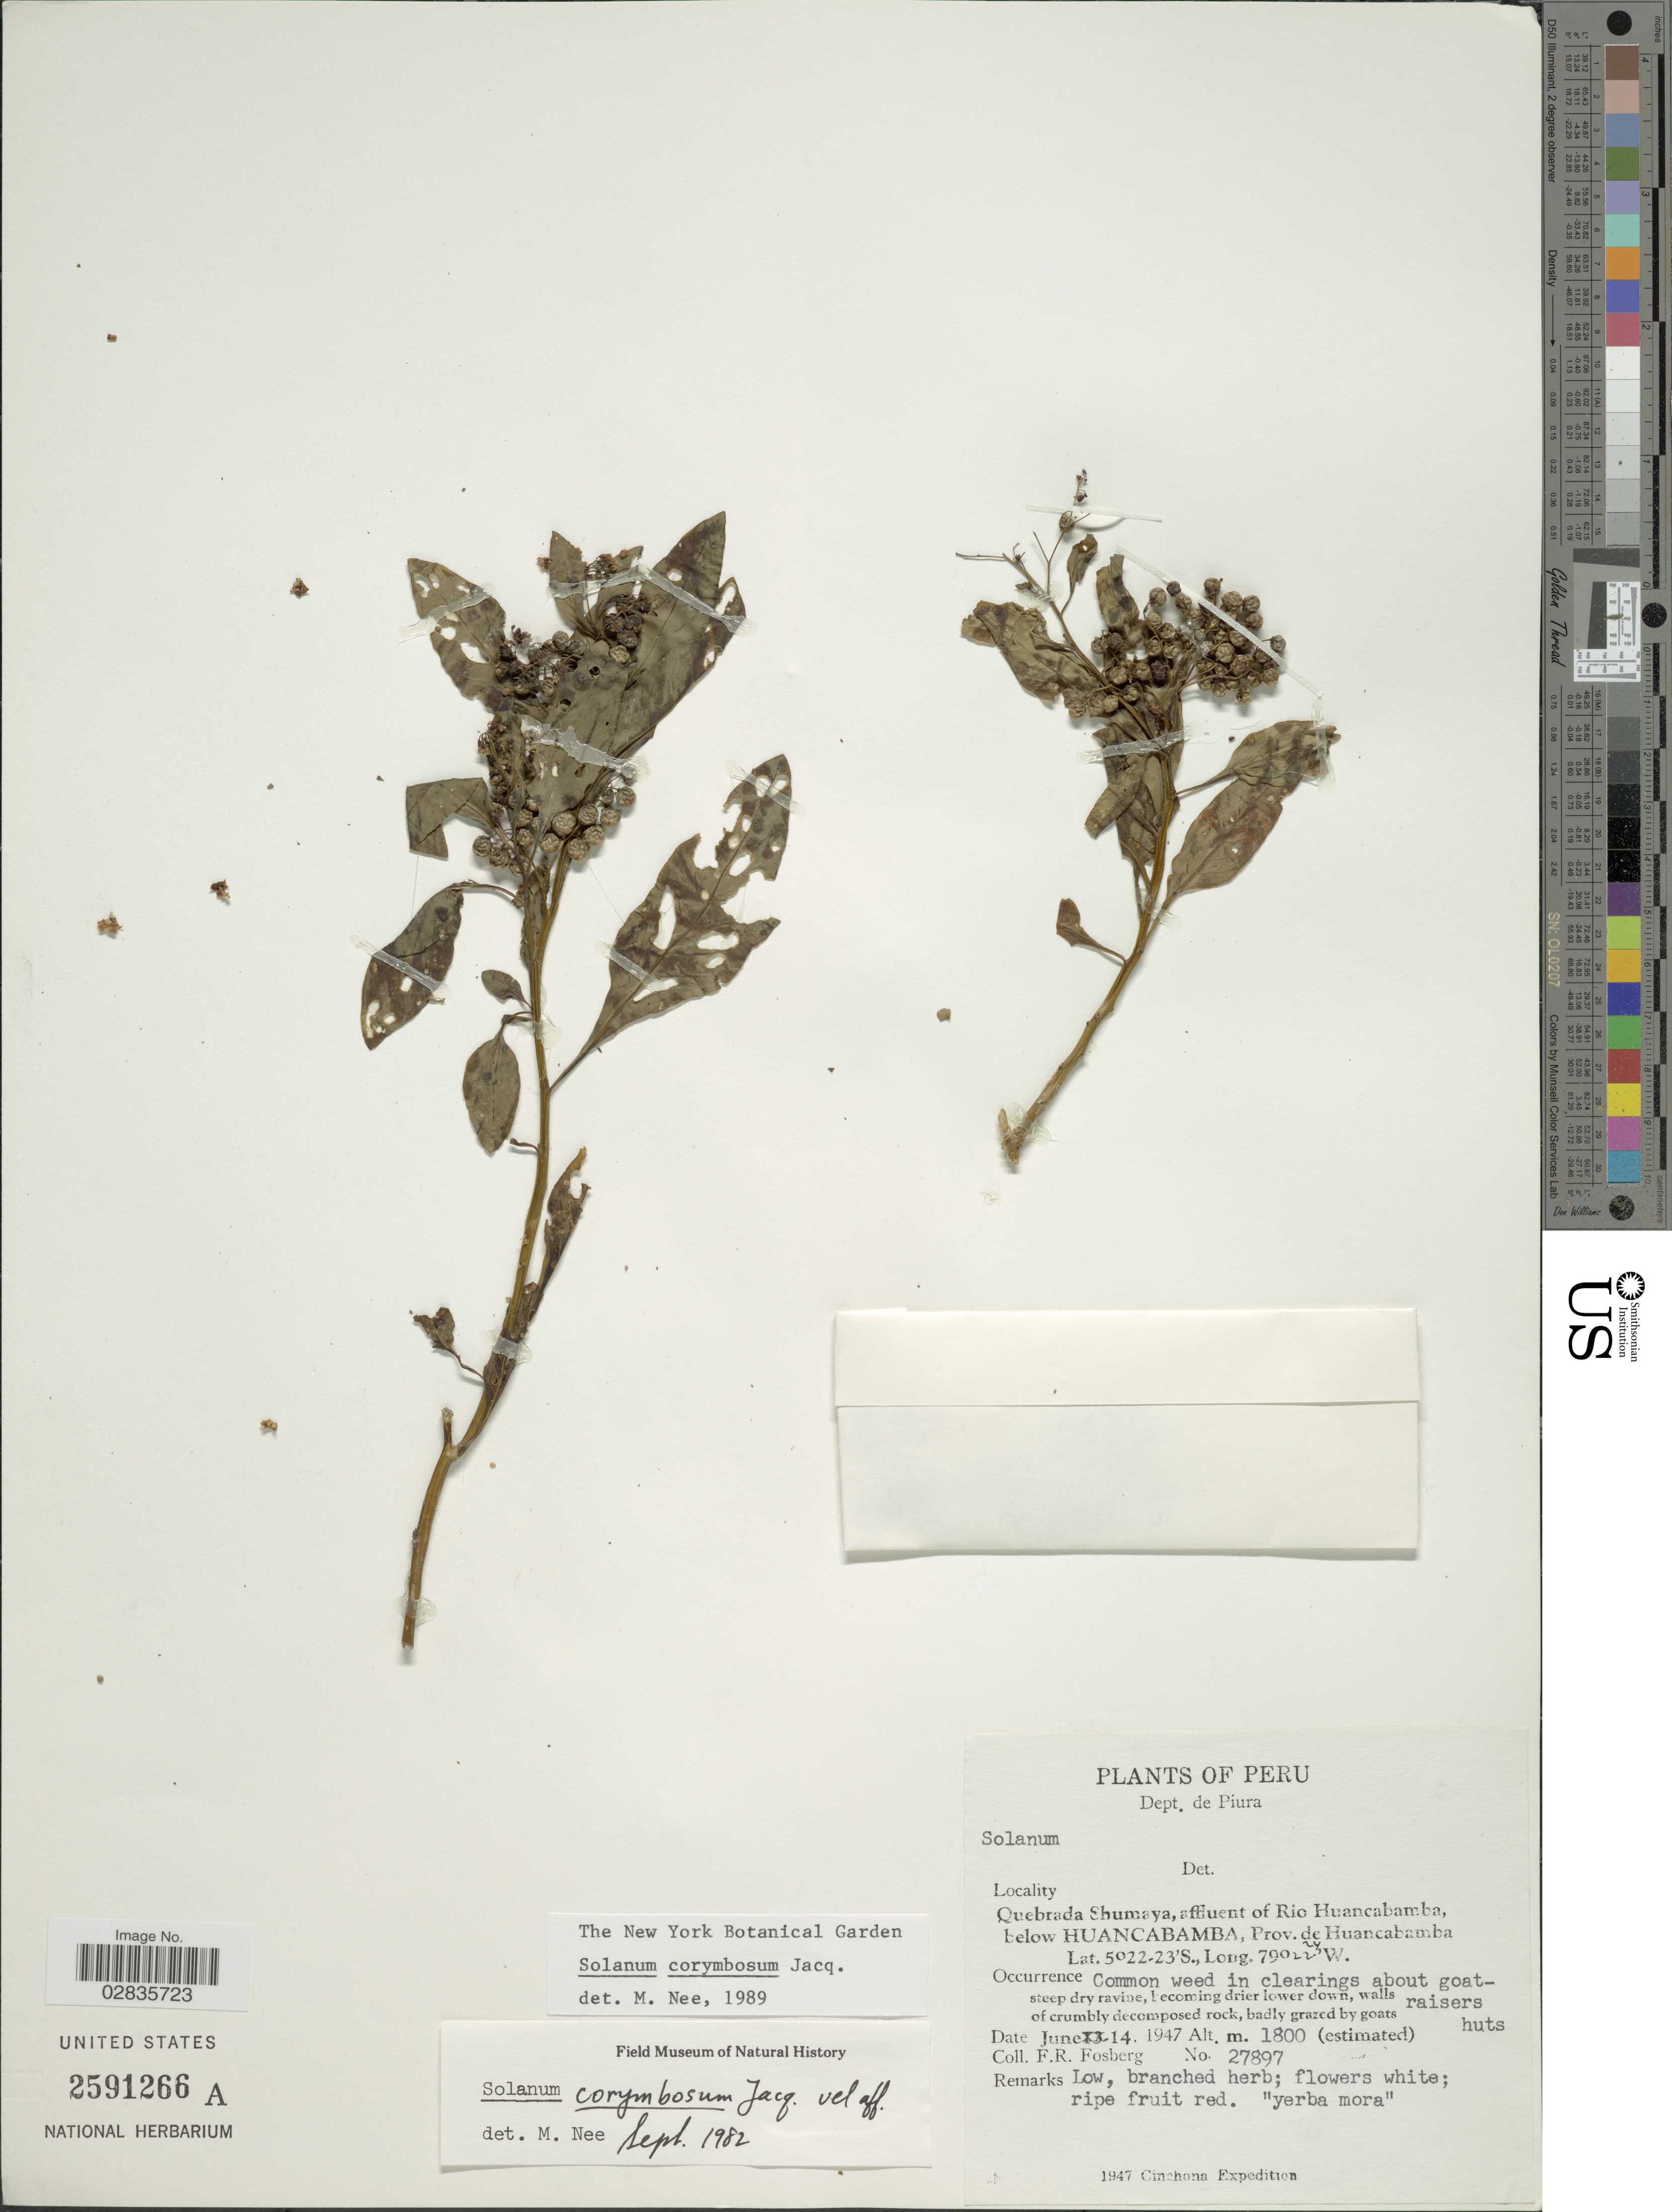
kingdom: Plantae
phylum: Tracheophyta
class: Magnoliopsida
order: Solanales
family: Solanaceae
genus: Solanum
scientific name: Solanum corymbosum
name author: Jacq.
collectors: F. R. Fosberg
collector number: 27897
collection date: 1947-06-14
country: Peru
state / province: Piura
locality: Dept. de Piura, Quebrada Shumaya, affluent of Rio Huancabamba, below Huancabamba, Prov. de Huancabamba.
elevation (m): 1800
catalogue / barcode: US 2591266A